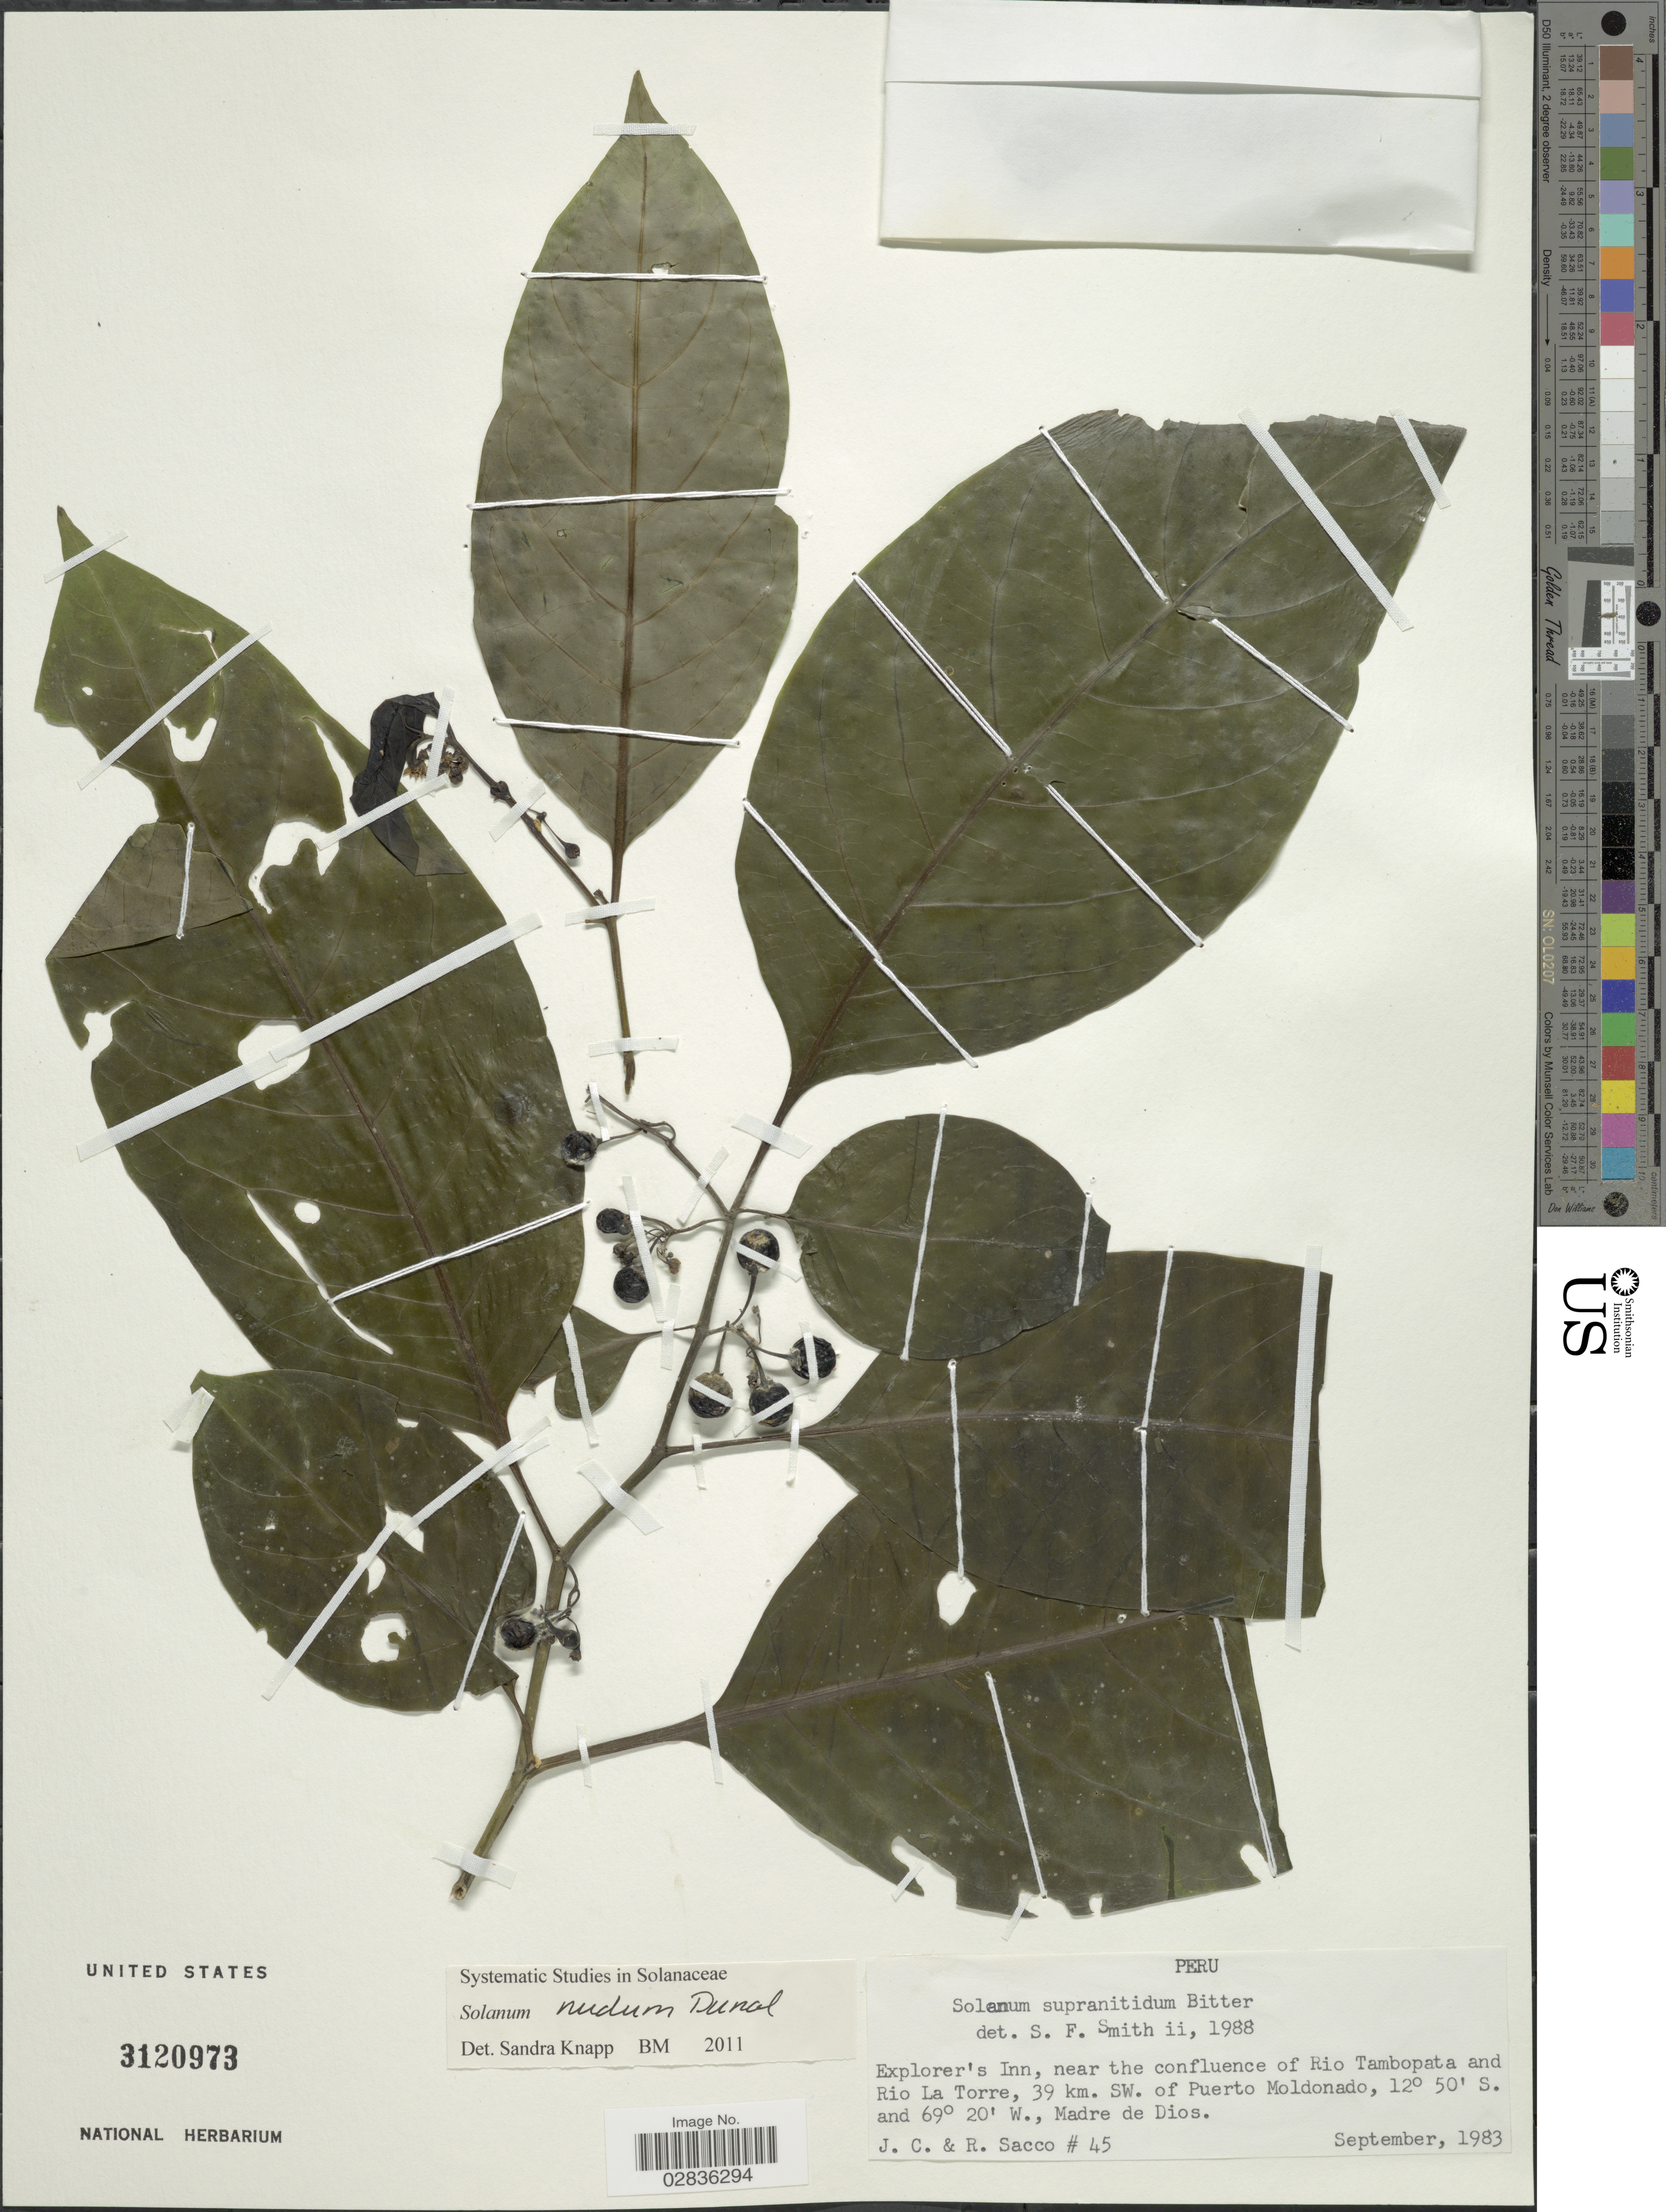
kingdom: Plantae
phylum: Tracheophyta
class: Magnoliopsida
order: Solanales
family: Solanaceae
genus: Solanum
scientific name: Solanum nudum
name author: Dunal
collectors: J. C. Sacco & R. Sacco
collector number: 45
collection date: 1983-09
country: Peru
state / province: Madre de Dios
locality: Explorer's Inn, near the confluence of Rio Tambopata and Rio La Torre, 39 km. SW. of Puerto Moldonado, Madre de Dios.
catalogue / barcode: US 3120973